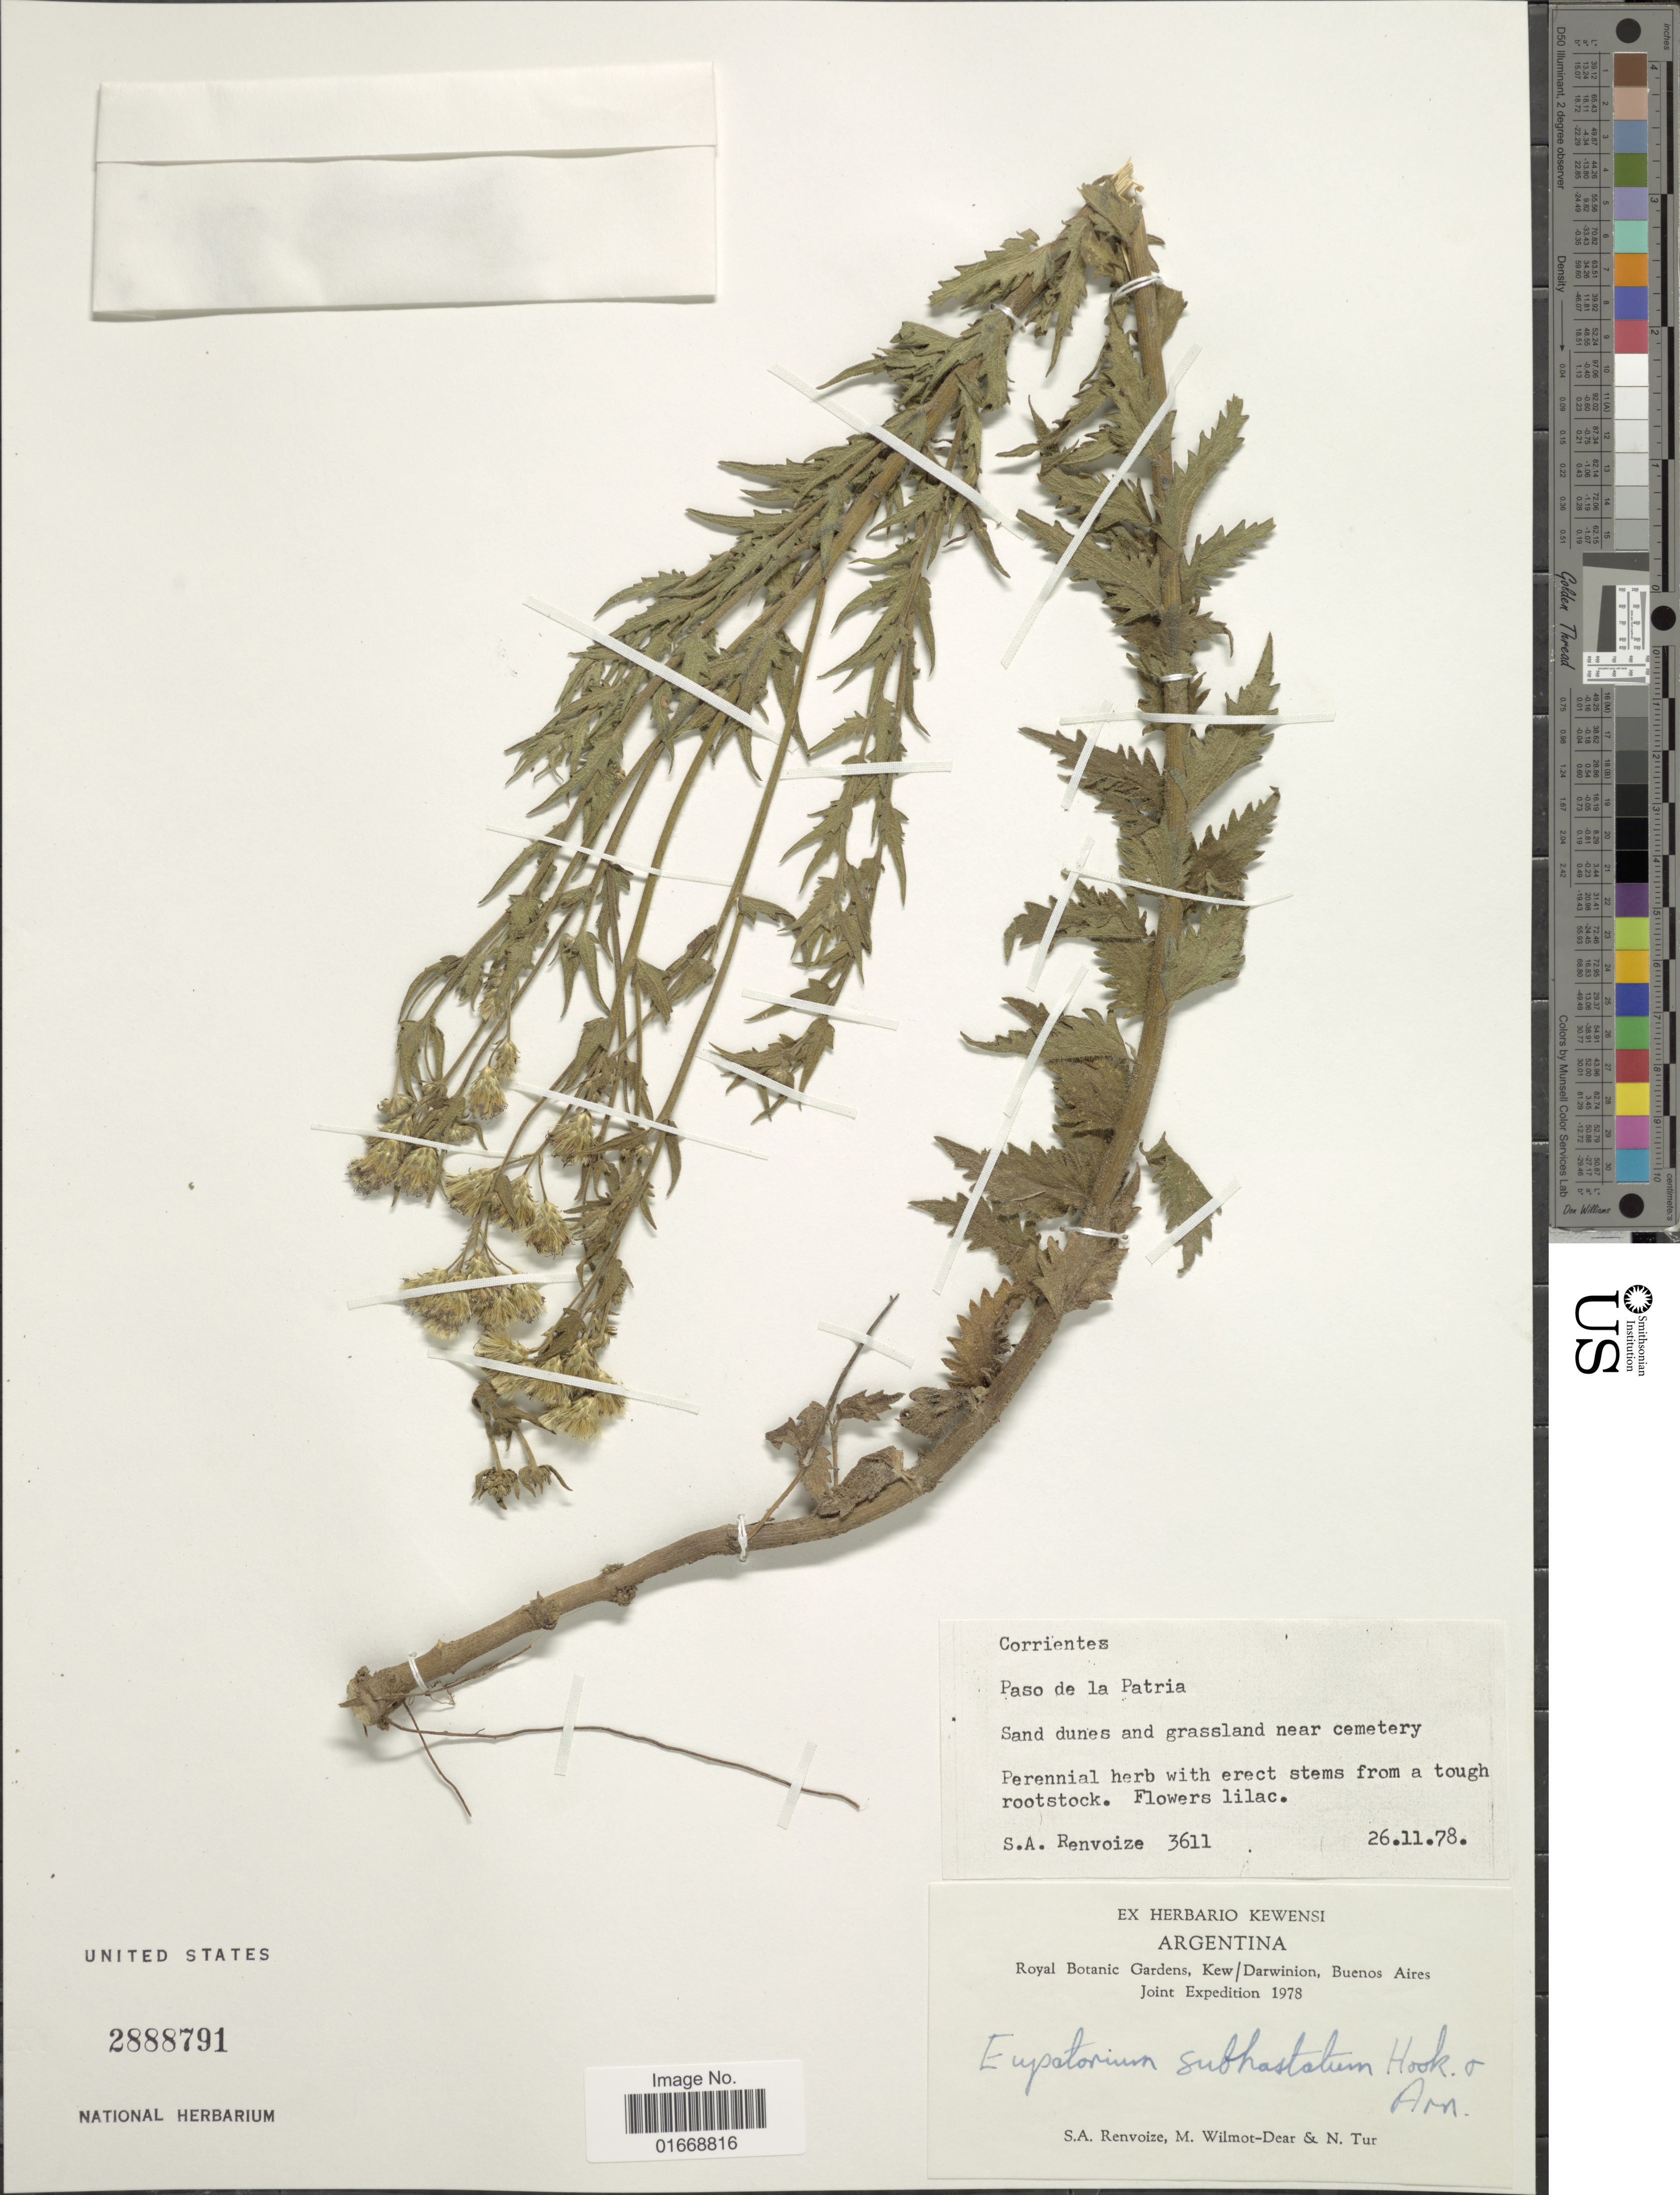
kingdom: Plantae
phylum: Tracheophyta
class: Magnoliopsida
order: Asterales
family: Asteraceae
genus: Chromolaena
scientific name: Chromolaena subhastata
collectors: S. A. Renvoize, M. Wilmot-Dear & N. Tur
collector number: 3611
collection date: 1978-11-26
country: Argentina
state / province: Corrientes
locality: Paso de la Patria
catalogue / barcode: US 2888791